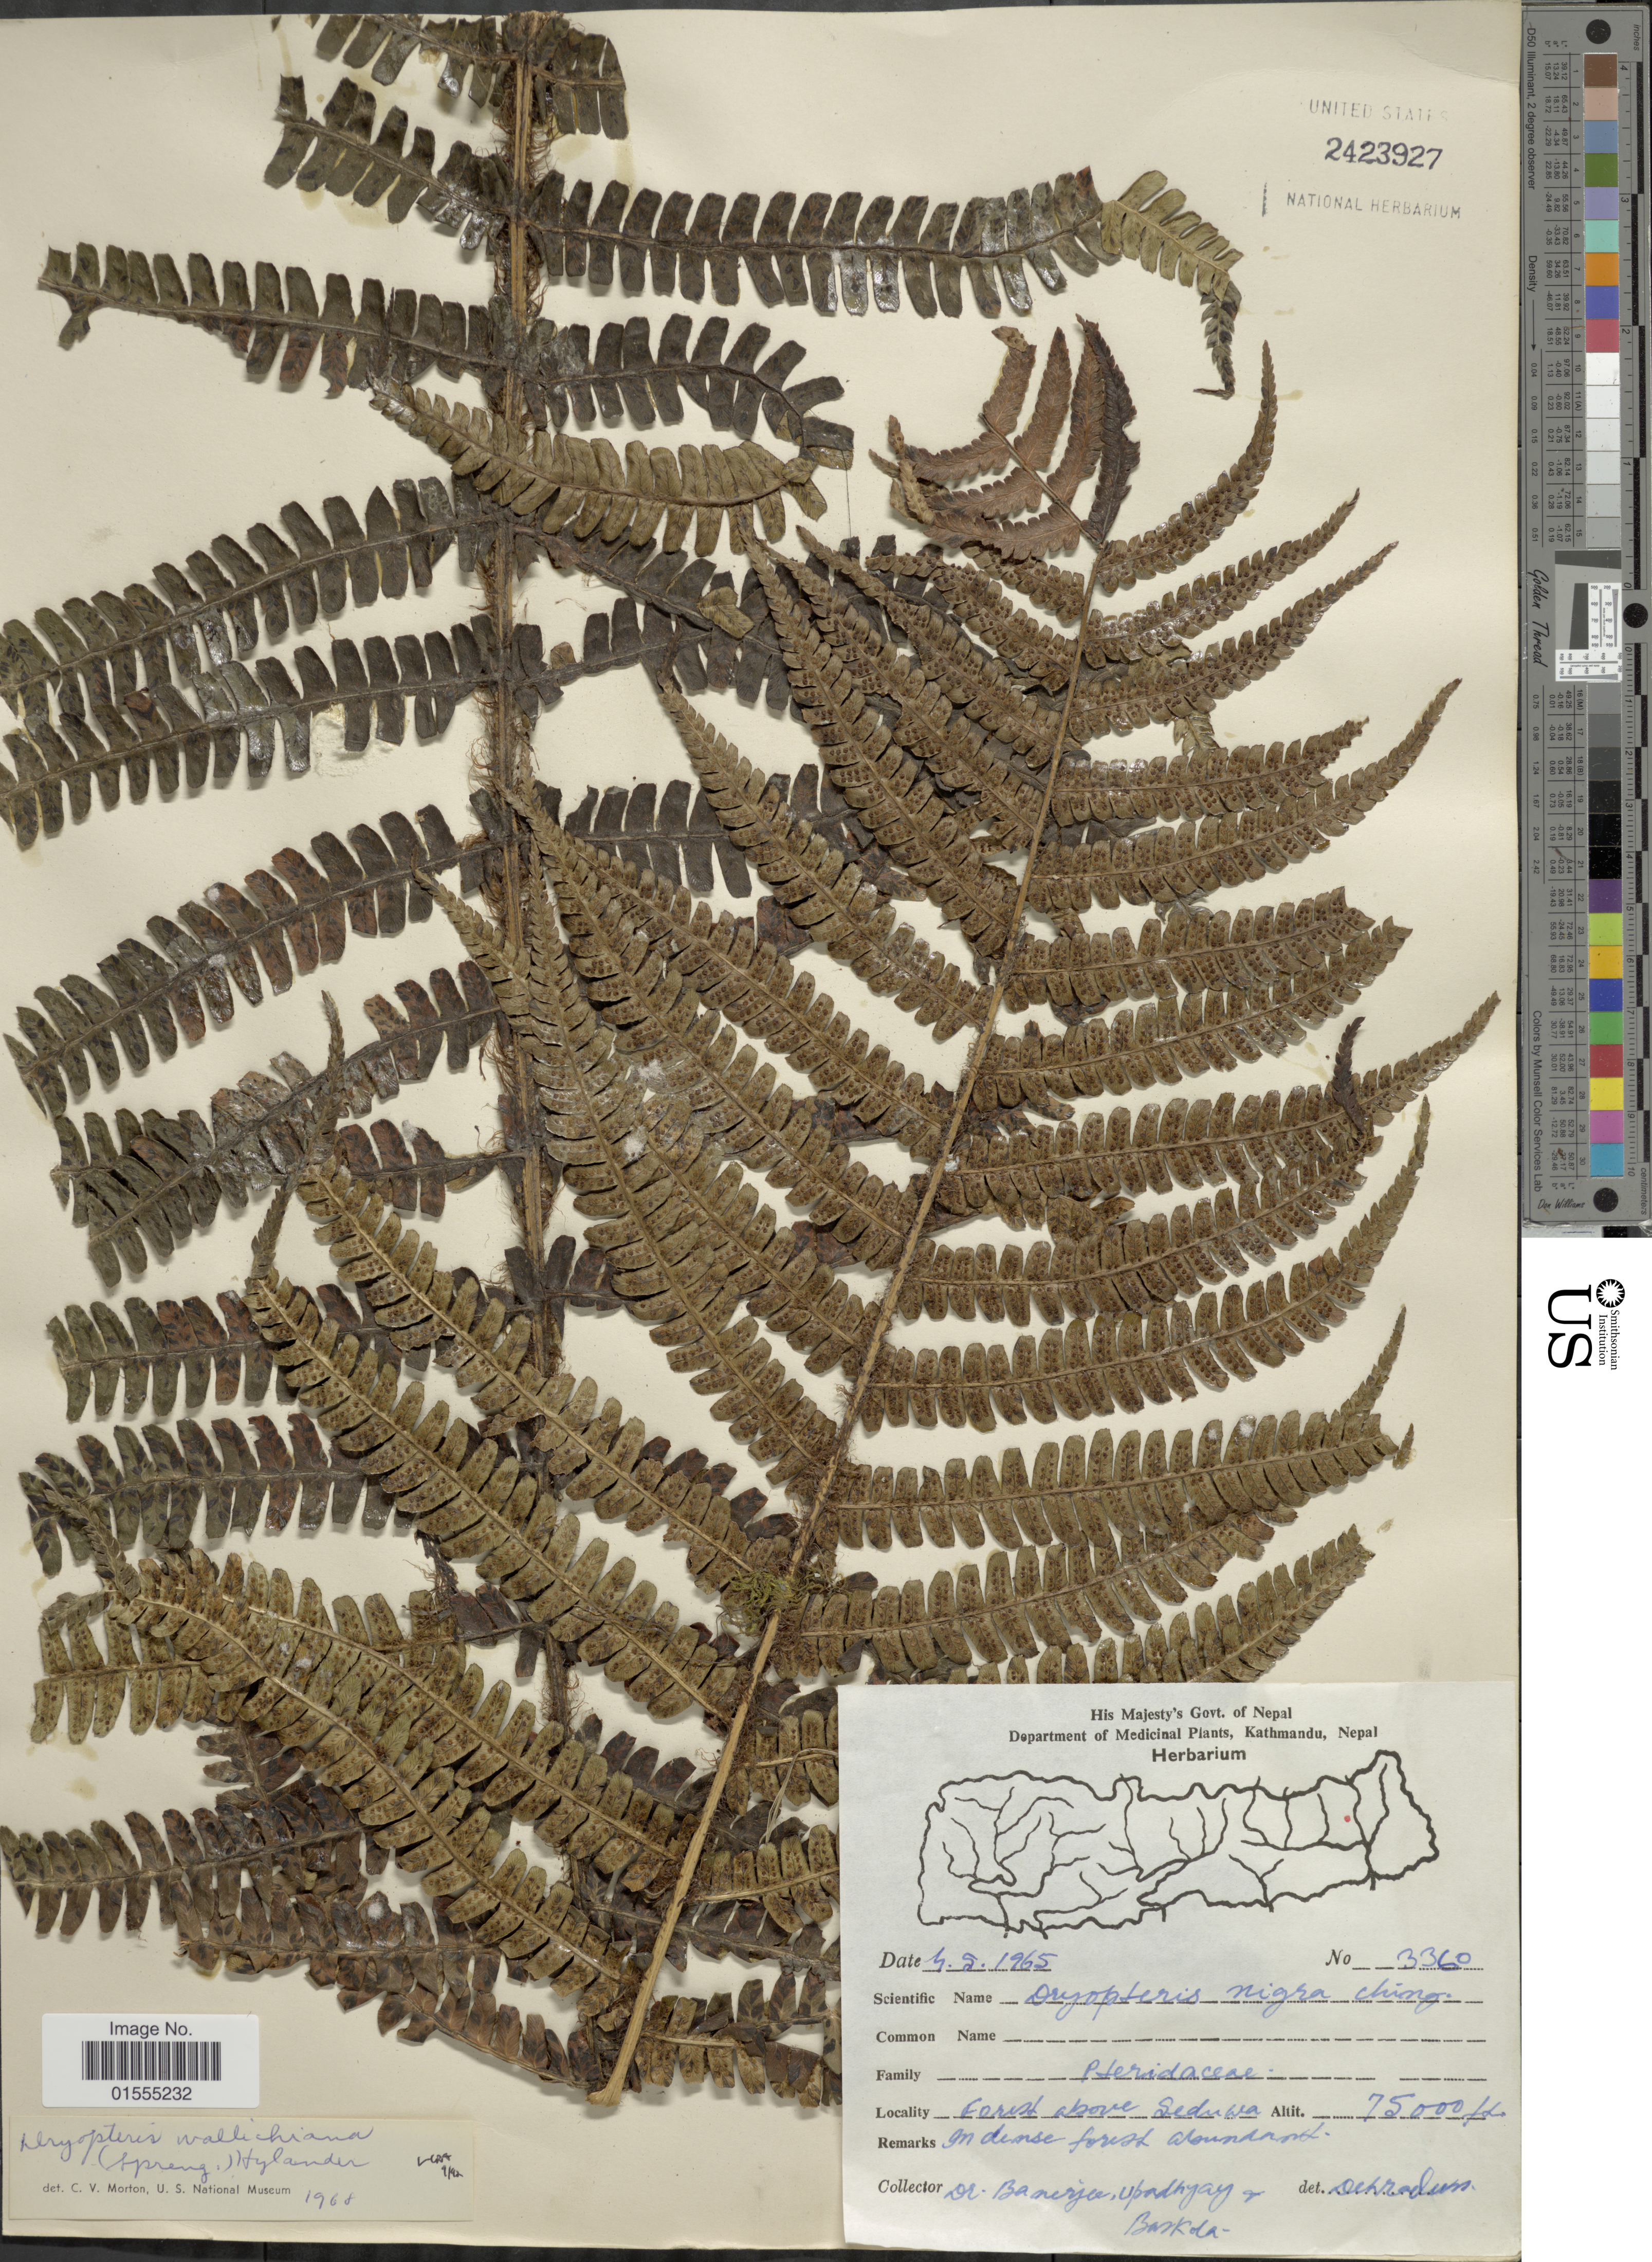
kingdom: Plantae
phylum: Tracheophyta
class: Polypodiopsida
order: Polypodiales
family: Dryopteridaceae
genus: Dryopteris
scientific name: Dryopteris wallichiana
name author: (Spreng.) Hyl.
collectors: -. Banerjee, Upadhyay, -- & Baskola, --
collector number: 3360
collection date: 1965-05-04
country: Nepal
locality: Forest above Seduwa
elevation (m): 2286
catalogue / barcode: US 2423927